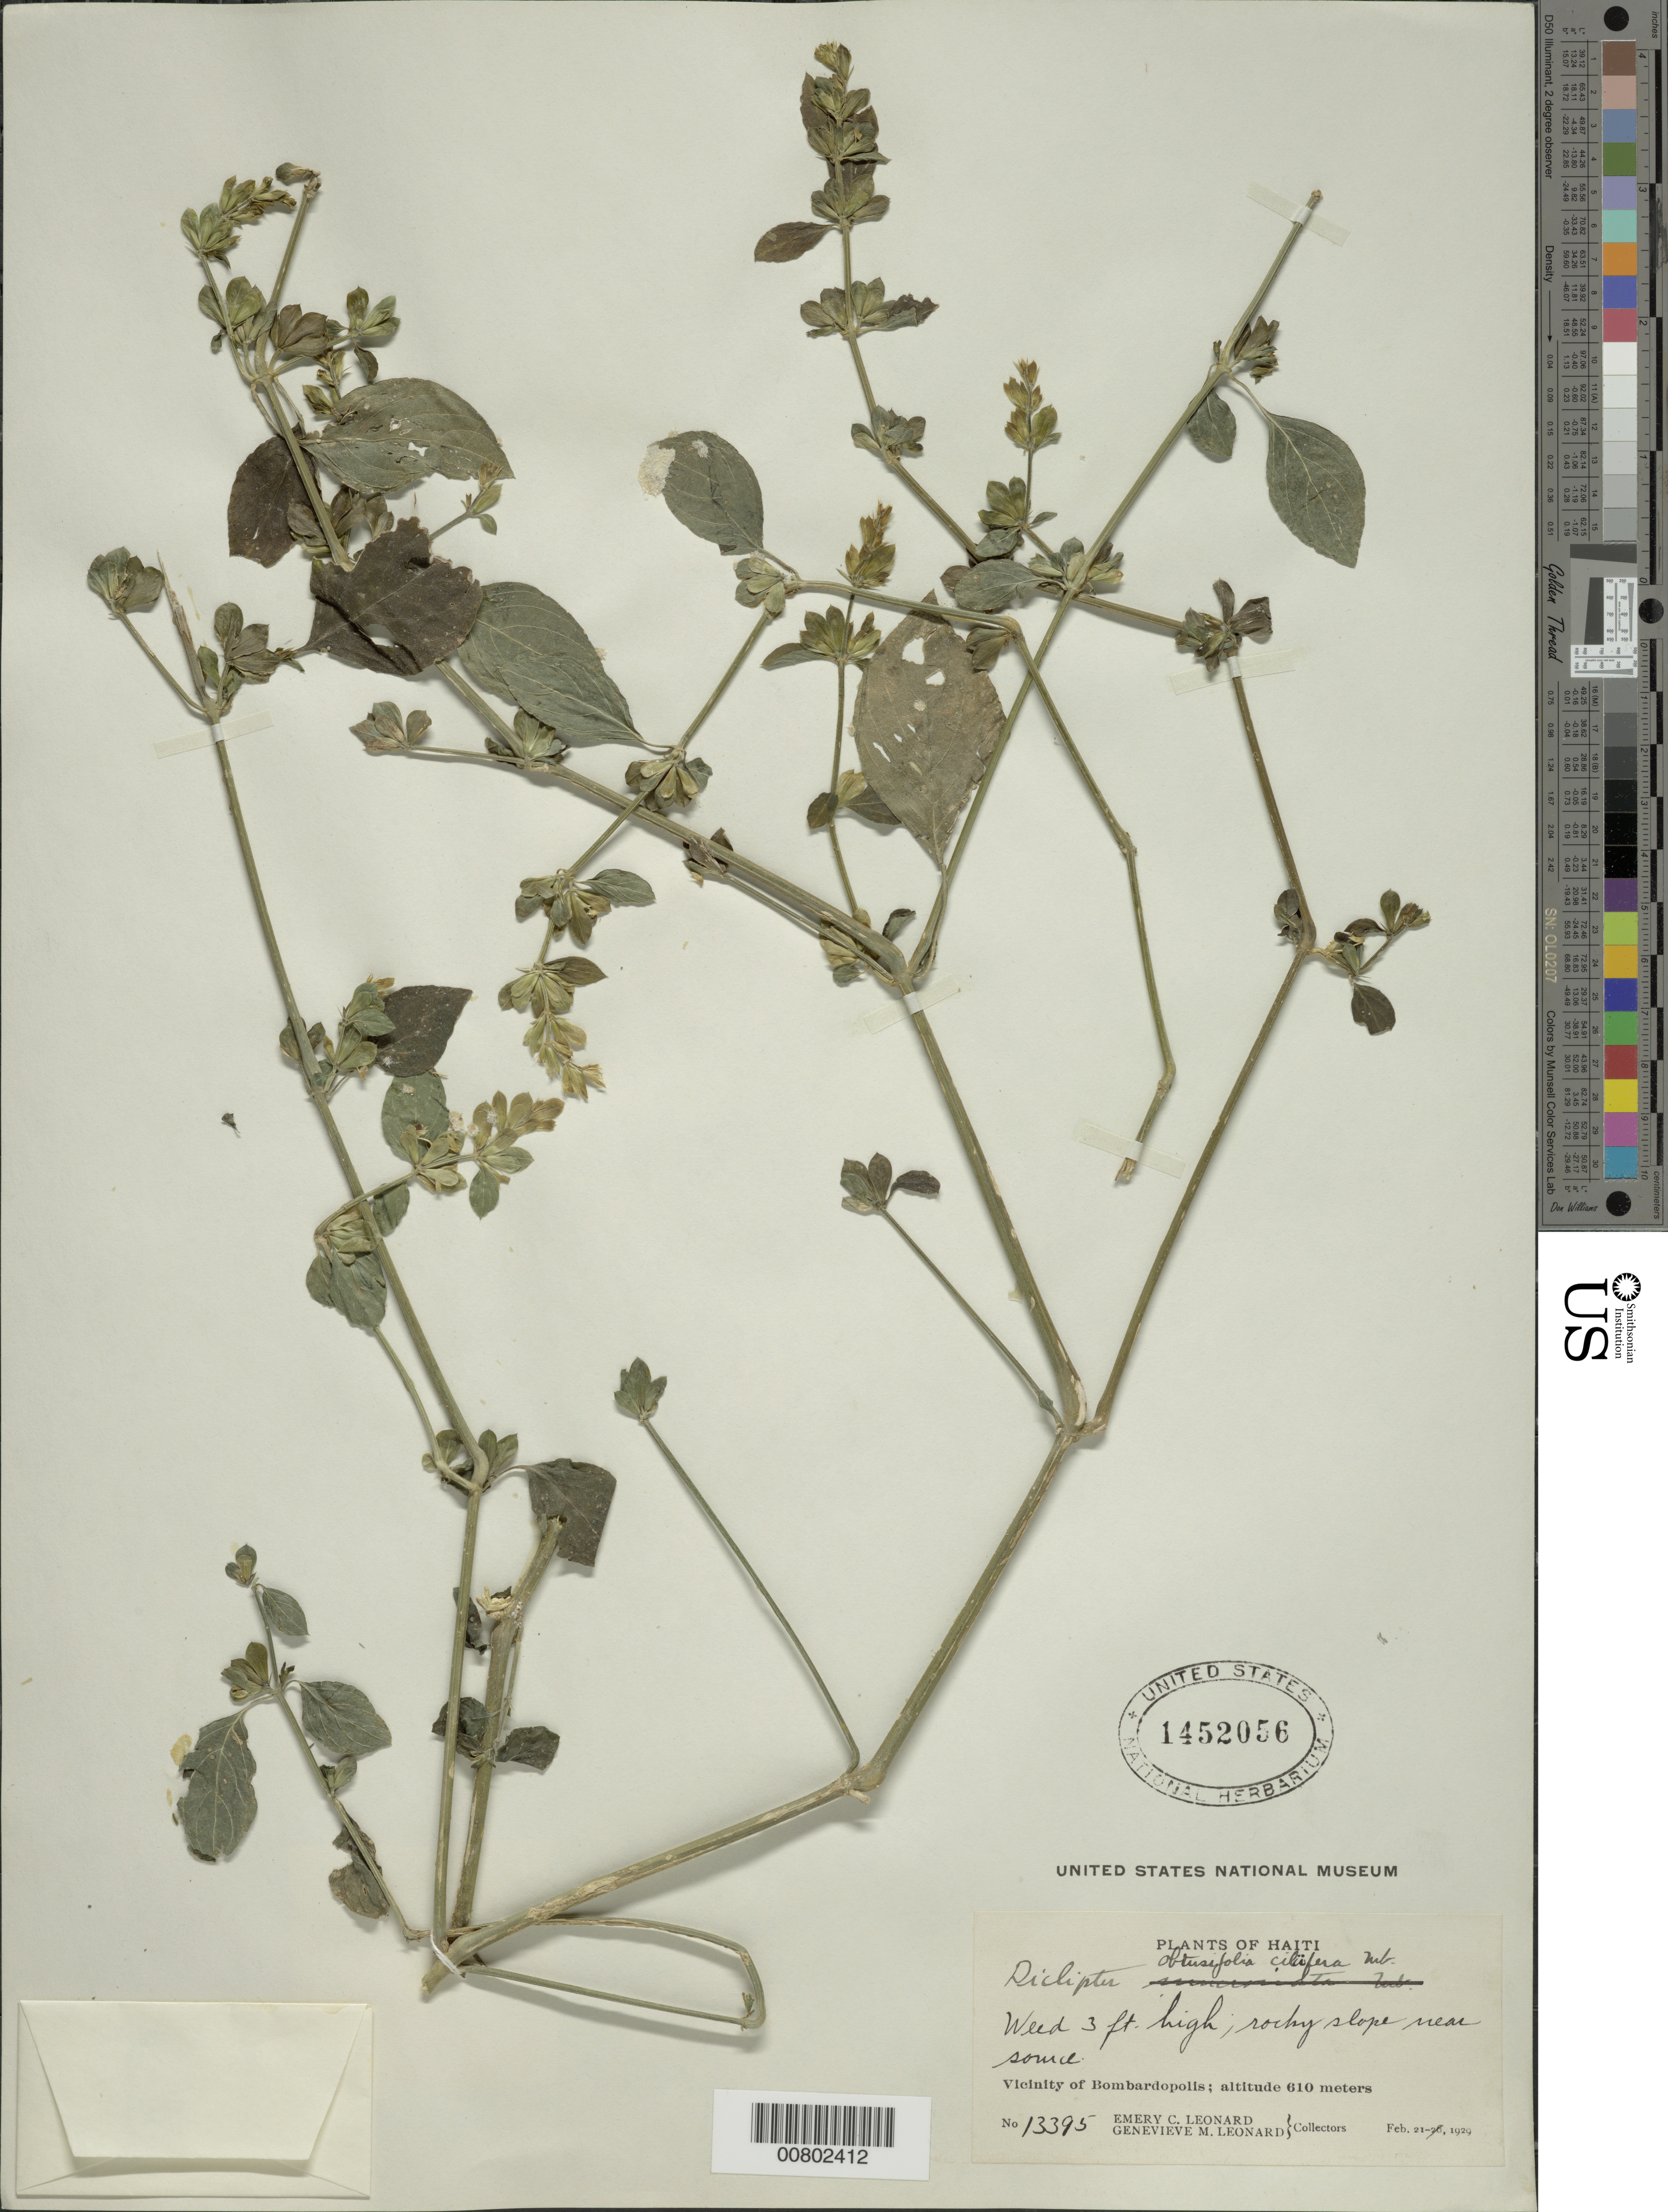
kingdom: Plantae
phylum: Tracheophyta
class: Magnoliopsida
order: Lamiales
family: Acanthaceae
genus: Dicliptera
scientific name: Dicliptera obtusifolia var. ciliifera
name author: Urb.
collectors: E. C. Leonard & G. M. Leonard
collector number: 13395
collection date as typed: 21 Feb 1929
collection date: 1929-02-21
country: Haiti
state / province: Nord-Ouest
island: Hispaniola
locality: Bombardopolis, near source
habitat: Rocky slopes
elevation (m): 610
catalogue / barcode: US 1452056